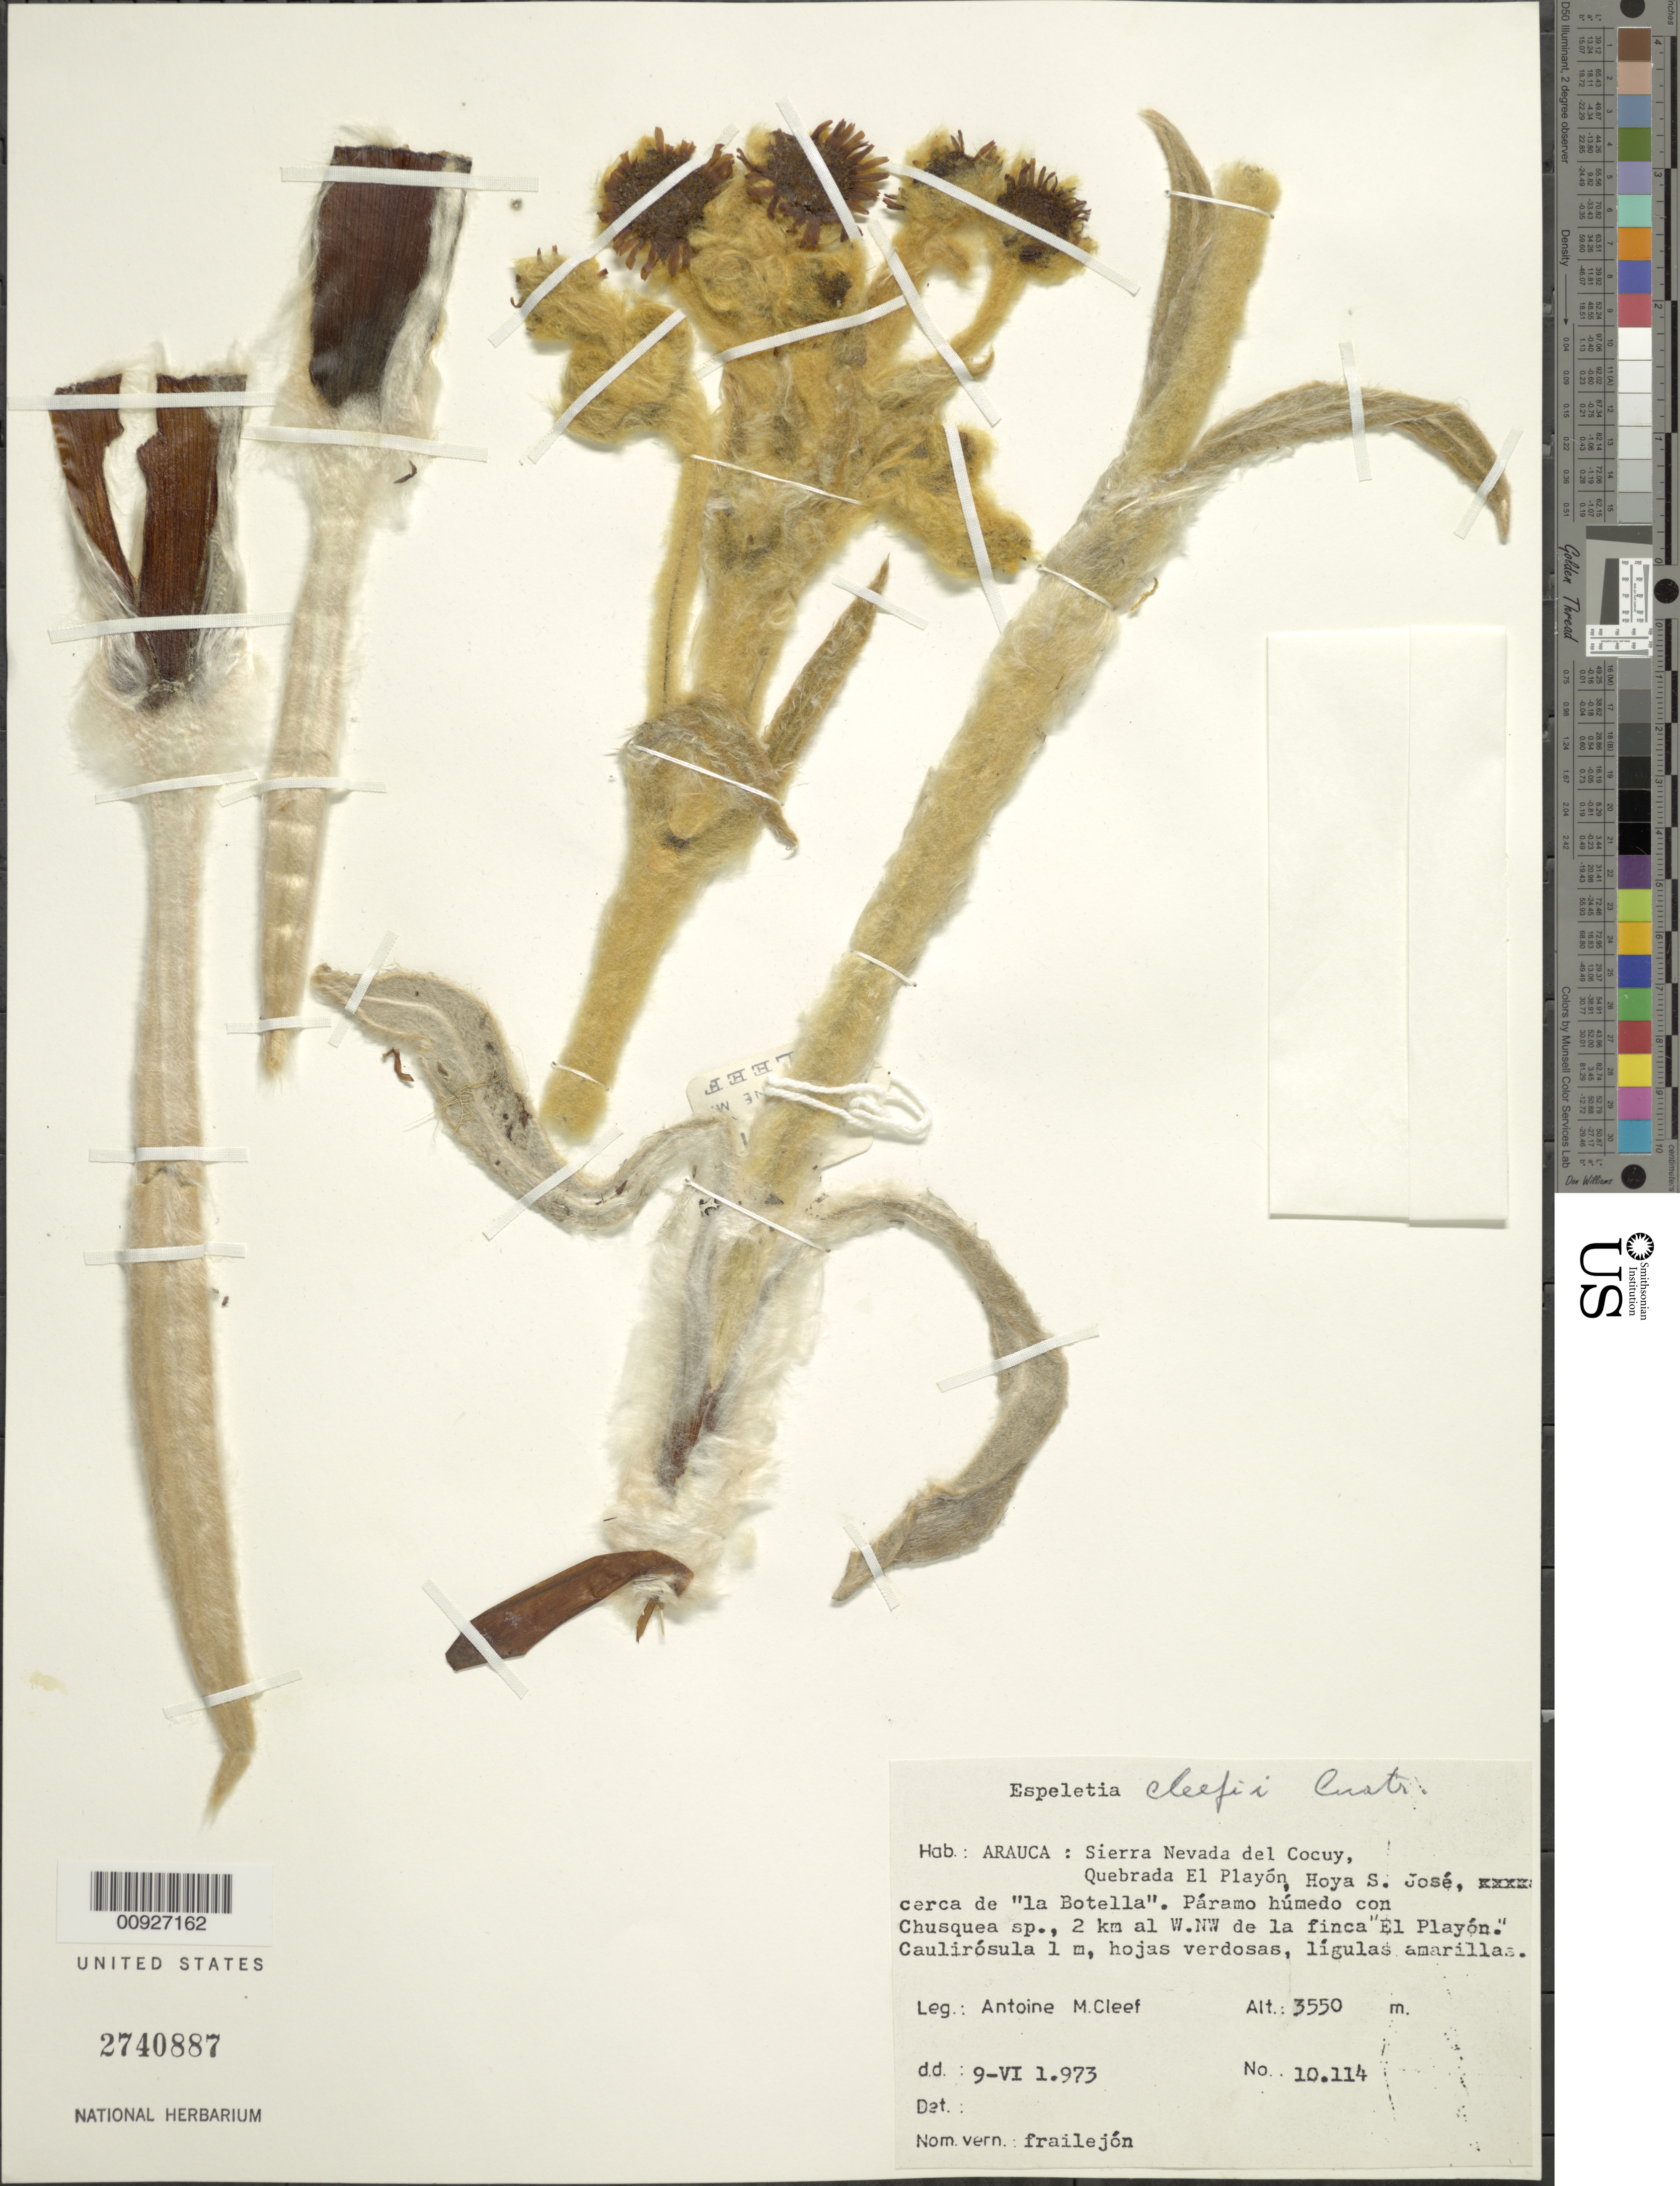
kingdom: Plantae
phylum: Tracheophyta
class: Magnoliopsida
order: Asterales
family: Asteraceae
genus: Espeletia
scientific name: Espeletia cleefii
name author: Cuatrec.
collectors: A. M. Cleef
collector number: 10114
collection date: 1973-06-09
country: Colombia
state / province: Arauca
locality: Sierra nevada del Cocuy, Quebrada El Playón, Hoya San José, cerca de"La Botella", 2 km al N.NW de la finca "El Playón".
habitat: Páramo húmedo con Chusquea sp.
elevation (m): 3550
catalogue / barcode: US 2740887